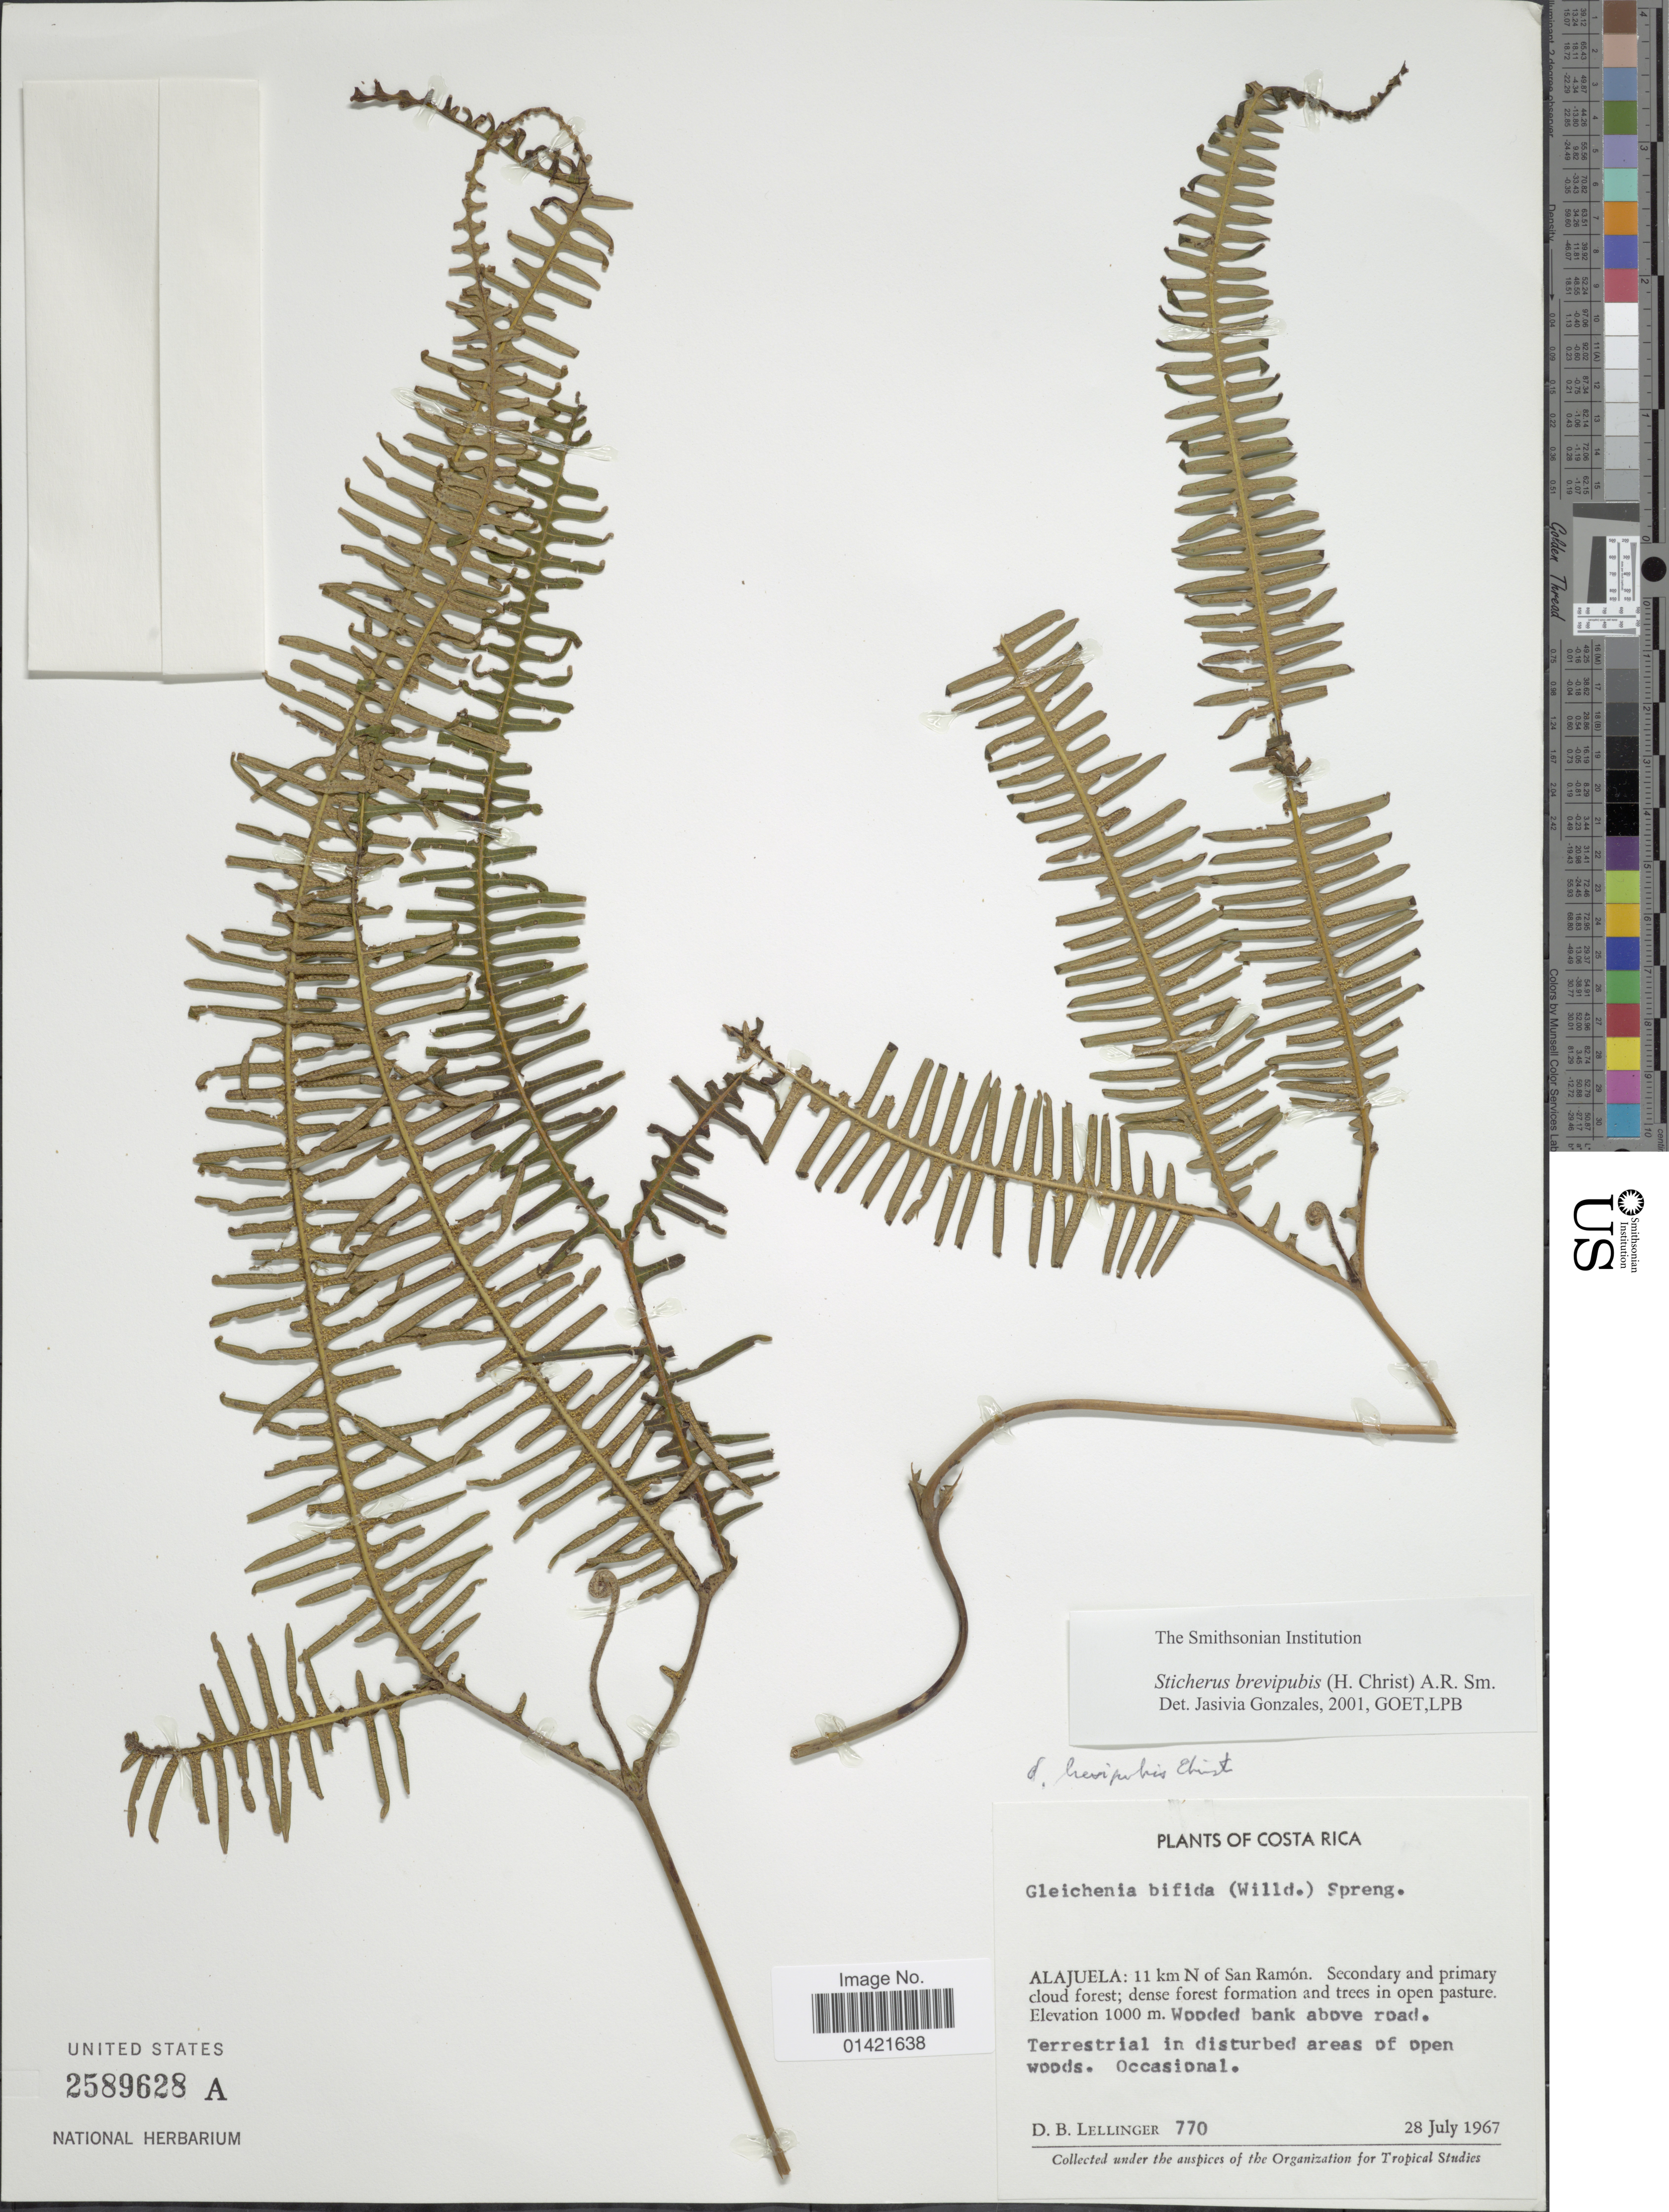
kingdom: Plantae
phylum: Tracheophyta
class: Polypodiopsida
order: Gleicheniales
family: Gleicheniaceae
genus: Sticherus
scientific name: Sticherus fulvus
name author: (Desv.) Ching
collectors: D. B. Lellinger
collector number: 770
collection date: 1967-07-28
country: Costa Rica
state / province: Alajuela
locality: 11 km N of San Ramon. Wooded bank above road.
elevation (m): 1000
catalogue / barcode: US 2589628A